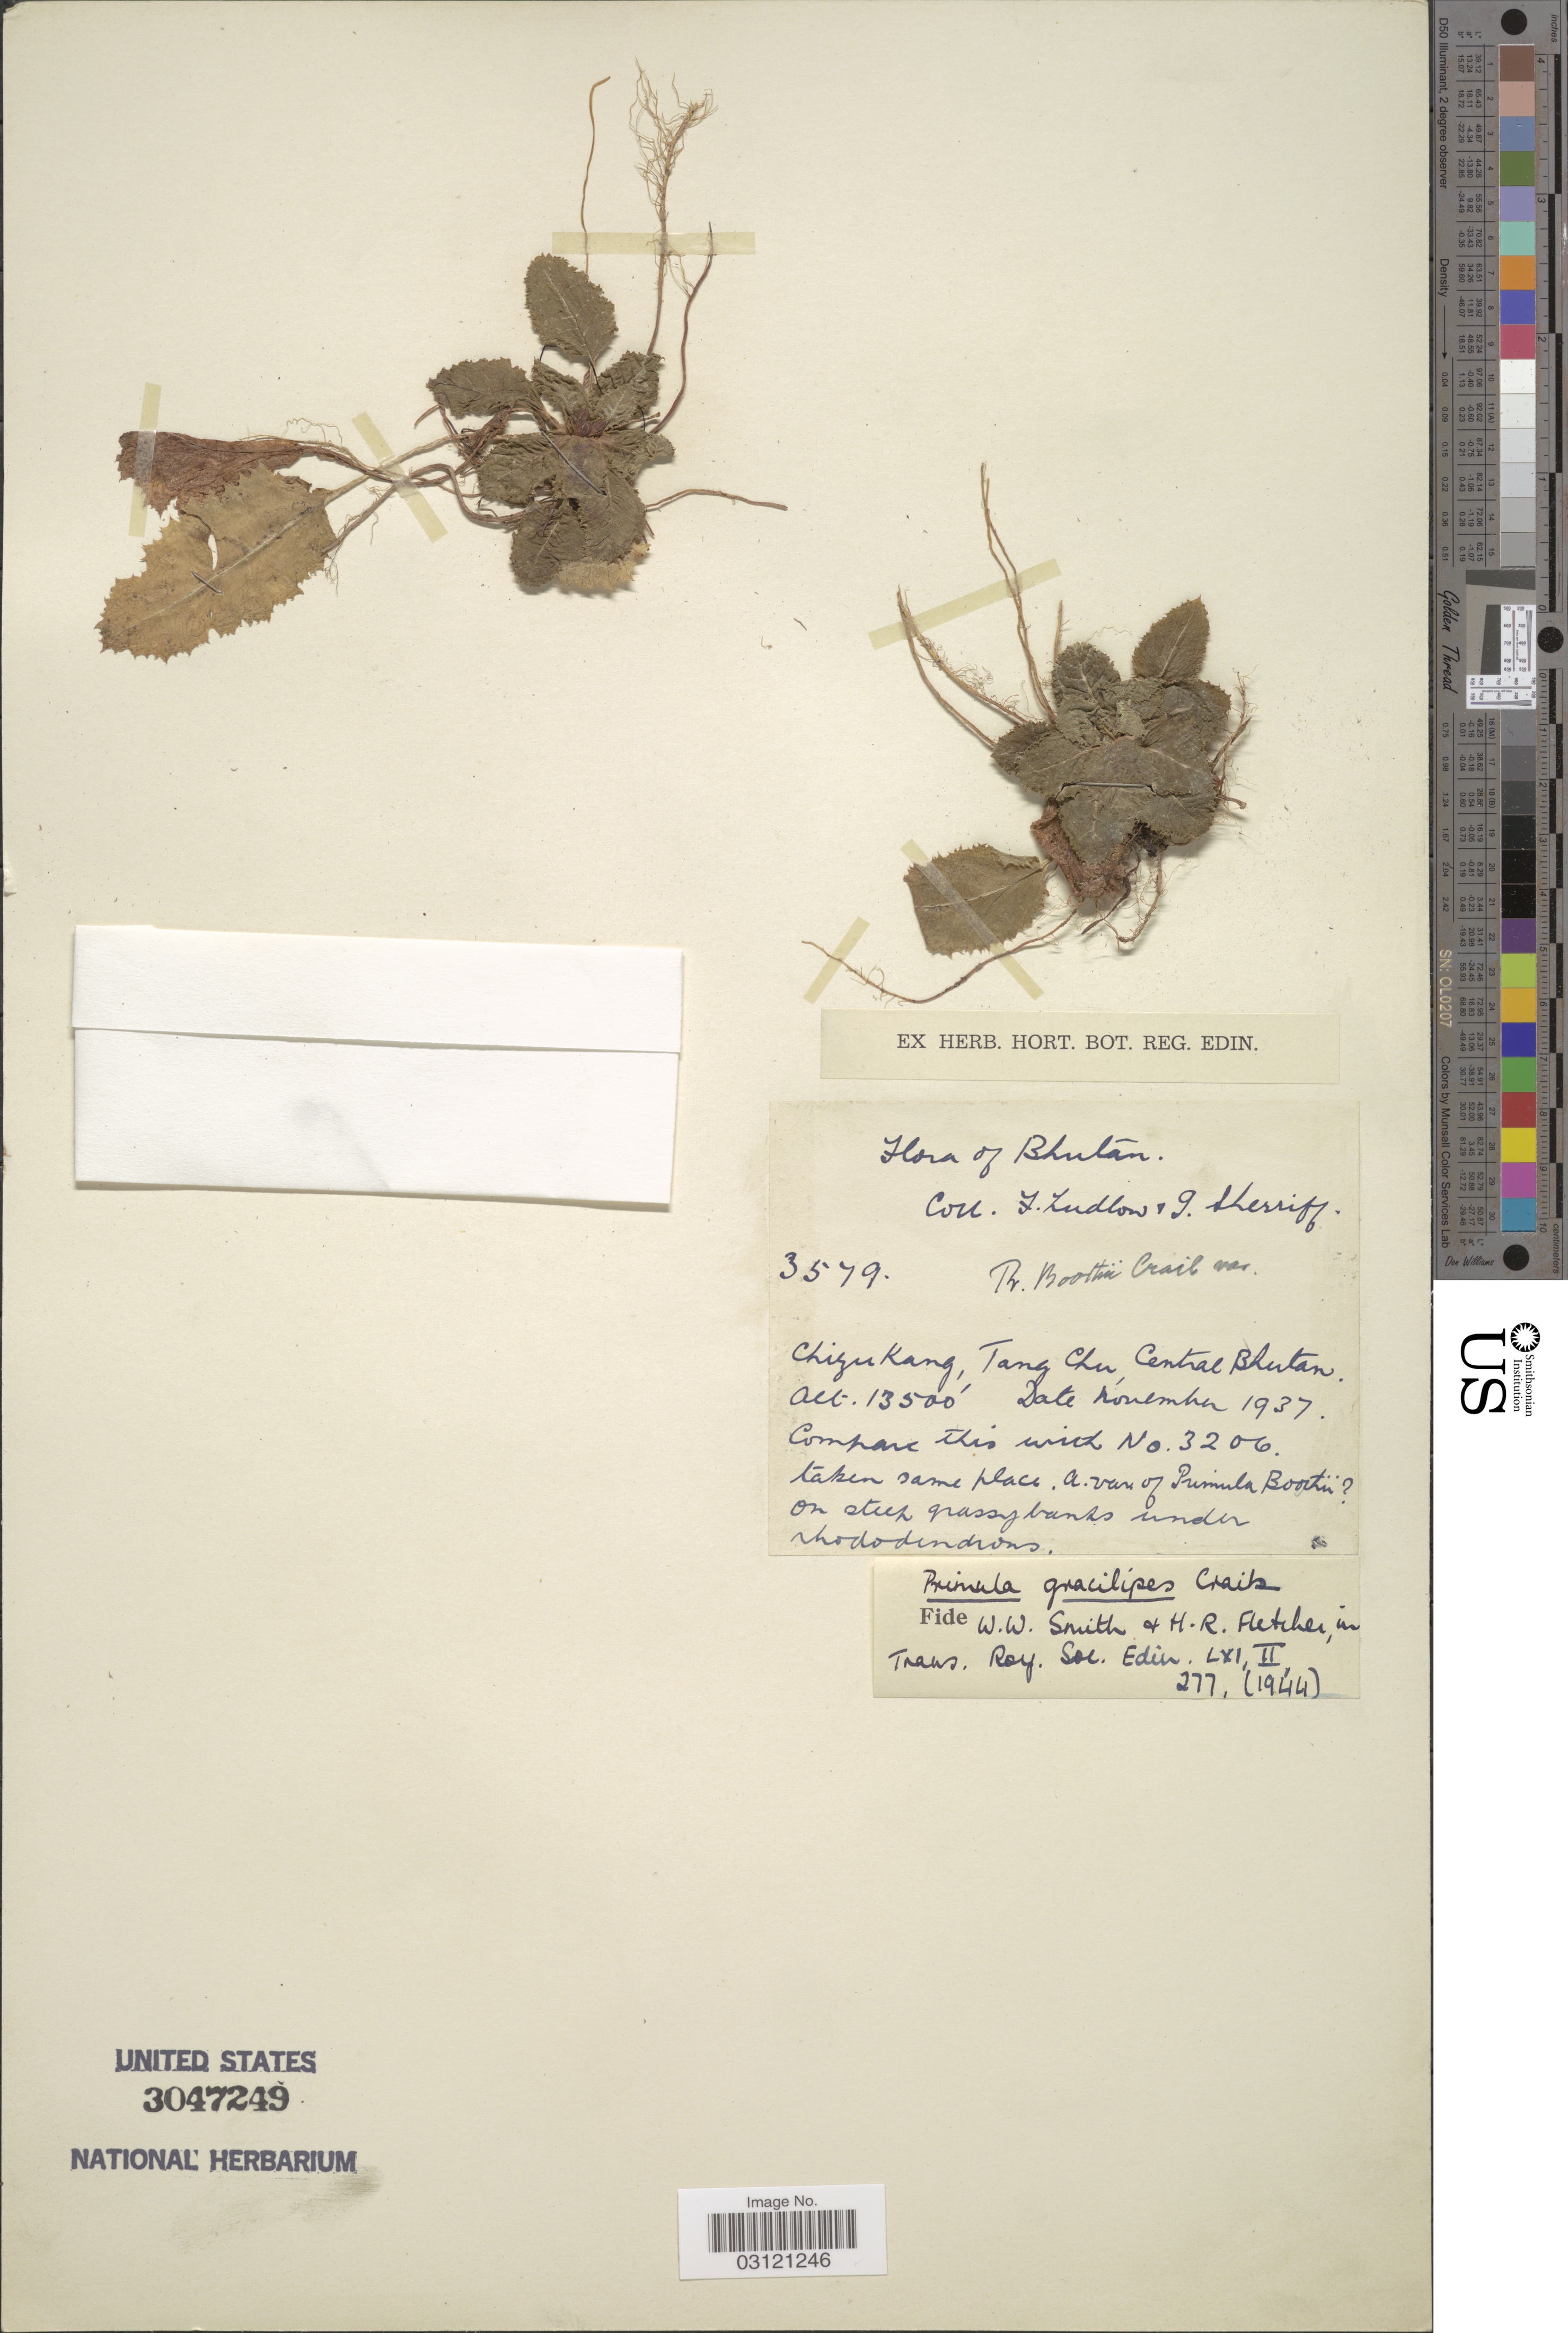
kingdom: Plantae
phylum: Tracheophyta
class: Magnoliopsida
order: Ericales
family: Primulaceae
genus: Primula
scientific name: Primula gracilipes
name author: Craib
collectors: F. Ludlow & G. Sherriff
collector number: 3579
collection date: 1937-11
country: Bhutan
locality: Chizu Kang, Tang Chu, Central Bhutan.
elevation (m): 4115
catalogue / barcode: US 3047249